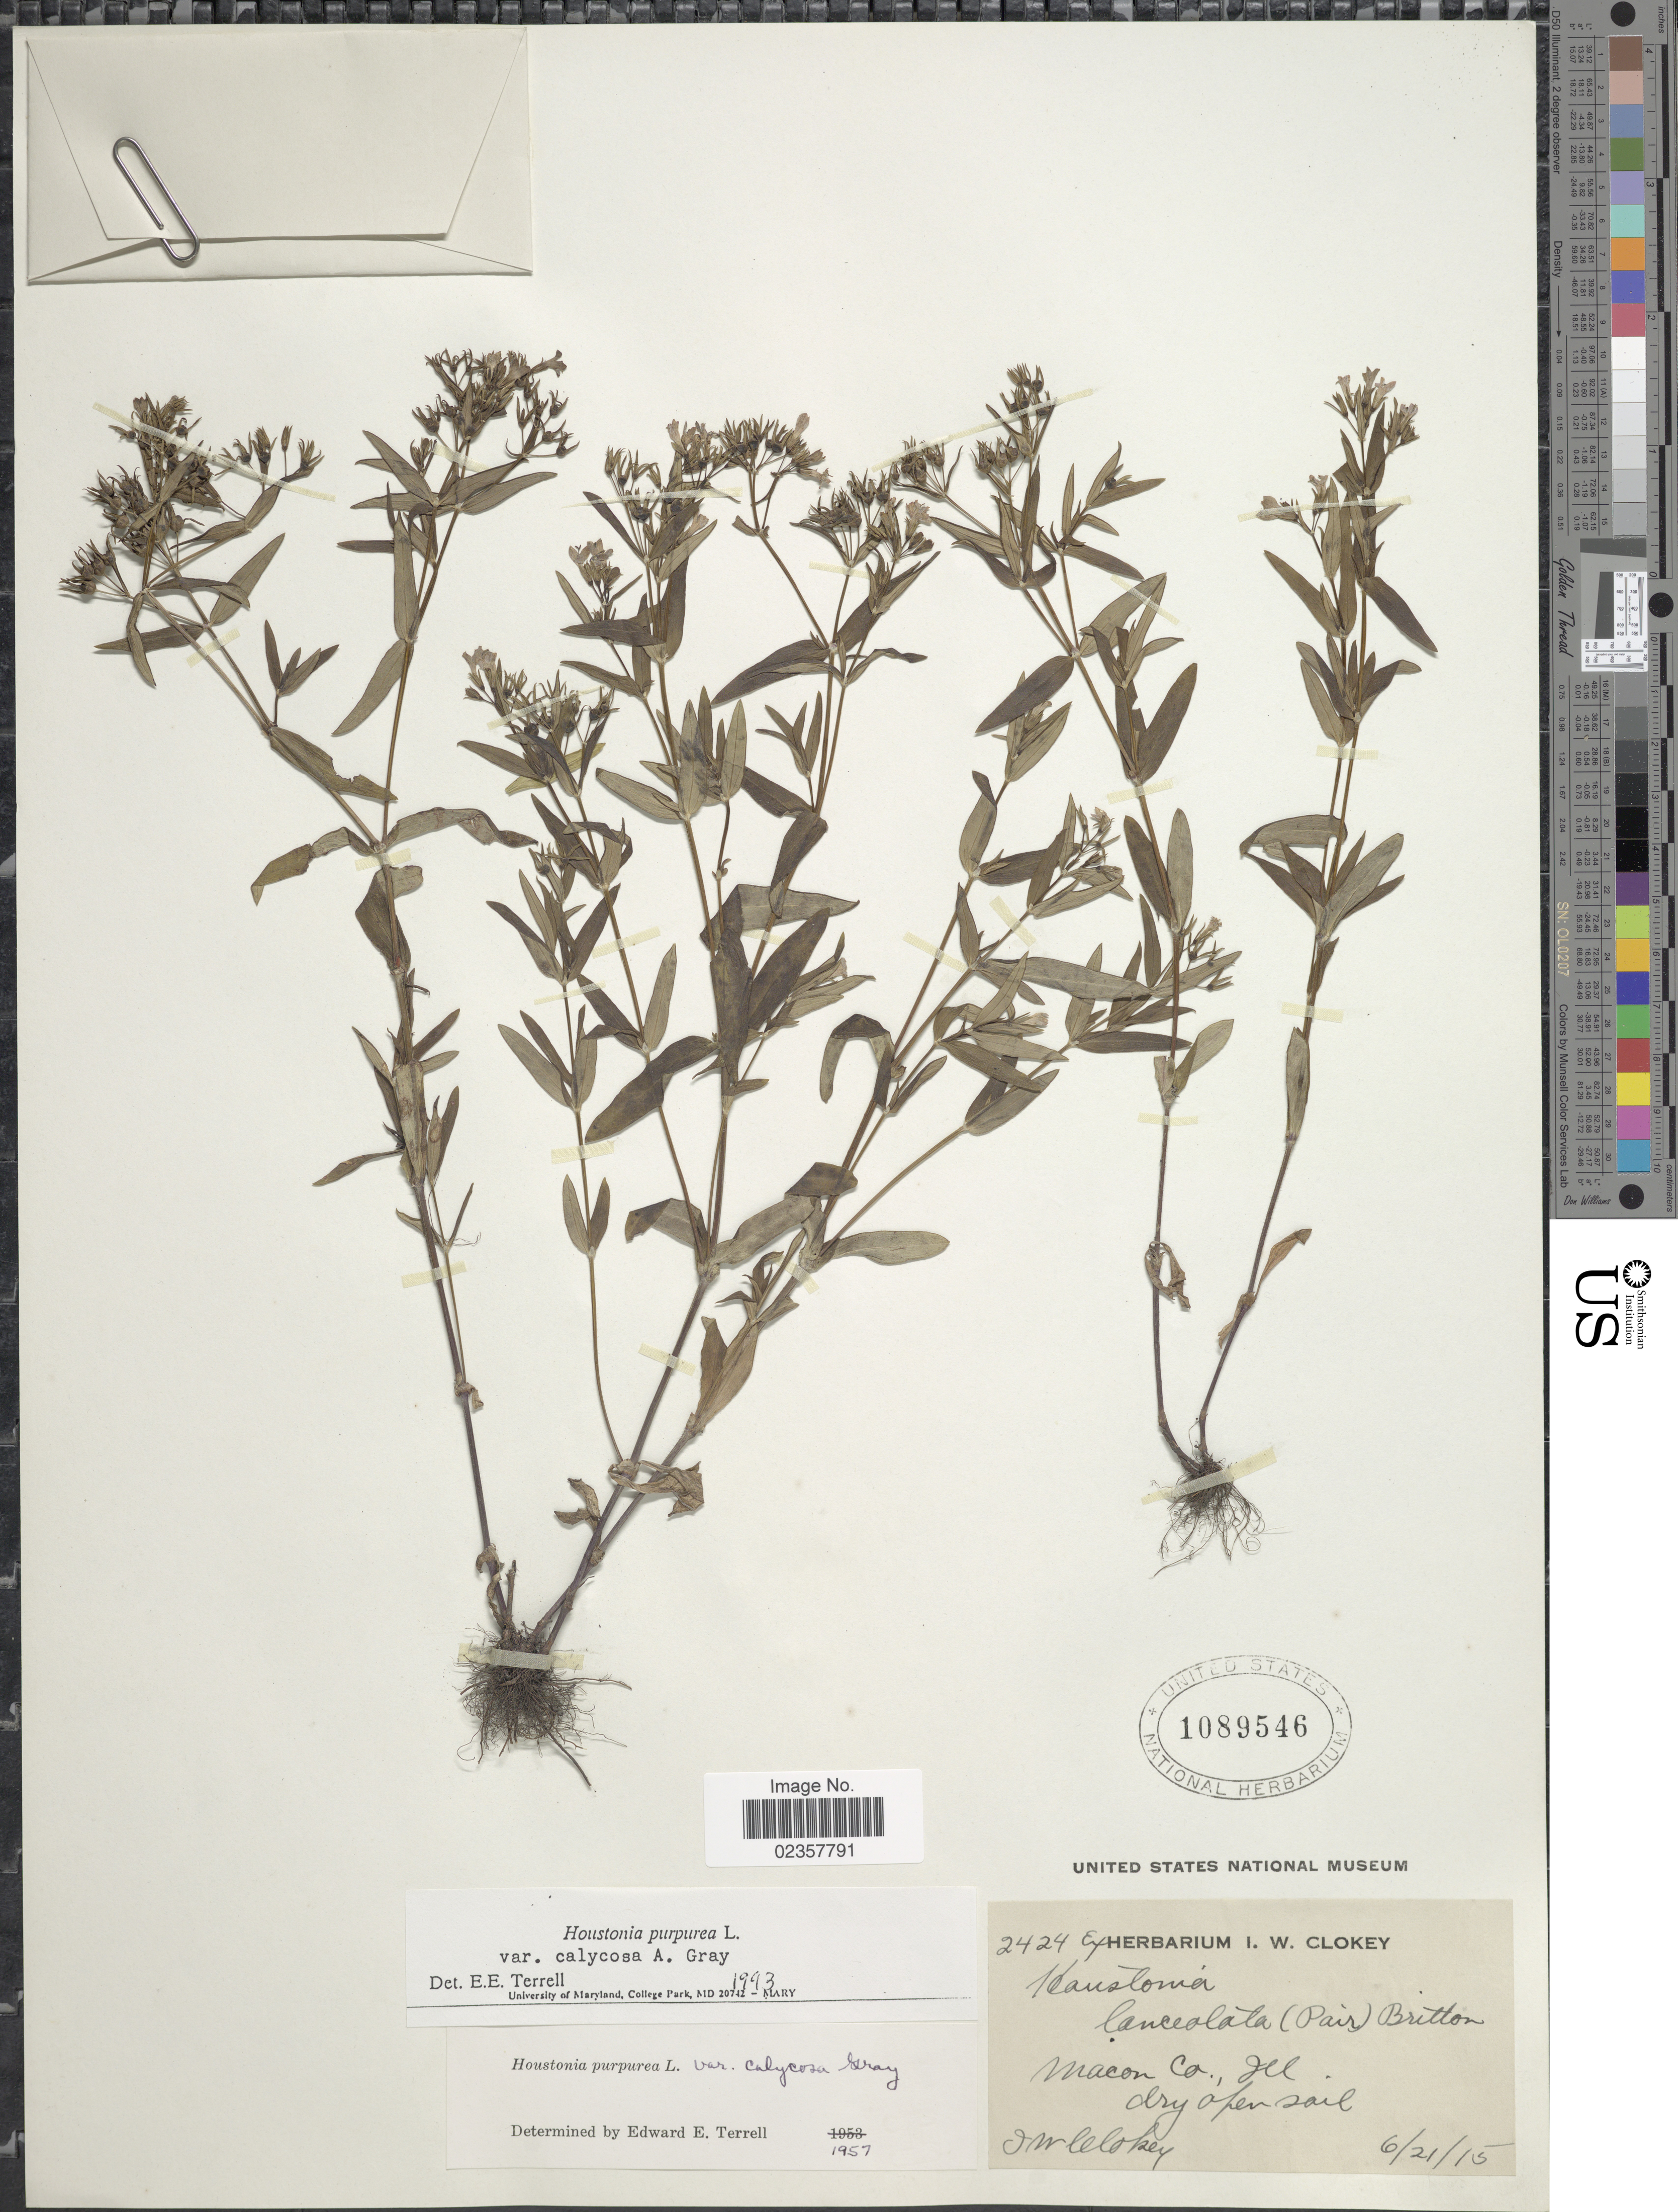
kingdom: Plantae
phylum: Tracheophyta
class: Magnoliopsida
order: Gentianales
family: Rubiaceae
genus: Houstonia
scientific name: Houstonia purpurea var. calycosa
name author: A. Gray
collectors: I. W. Clokey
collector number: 2424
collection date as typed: Transcribed d/m/y: 21/6/15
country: United States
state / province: Illinois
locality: Macon Ca., Ill.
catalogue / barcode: US 1089546